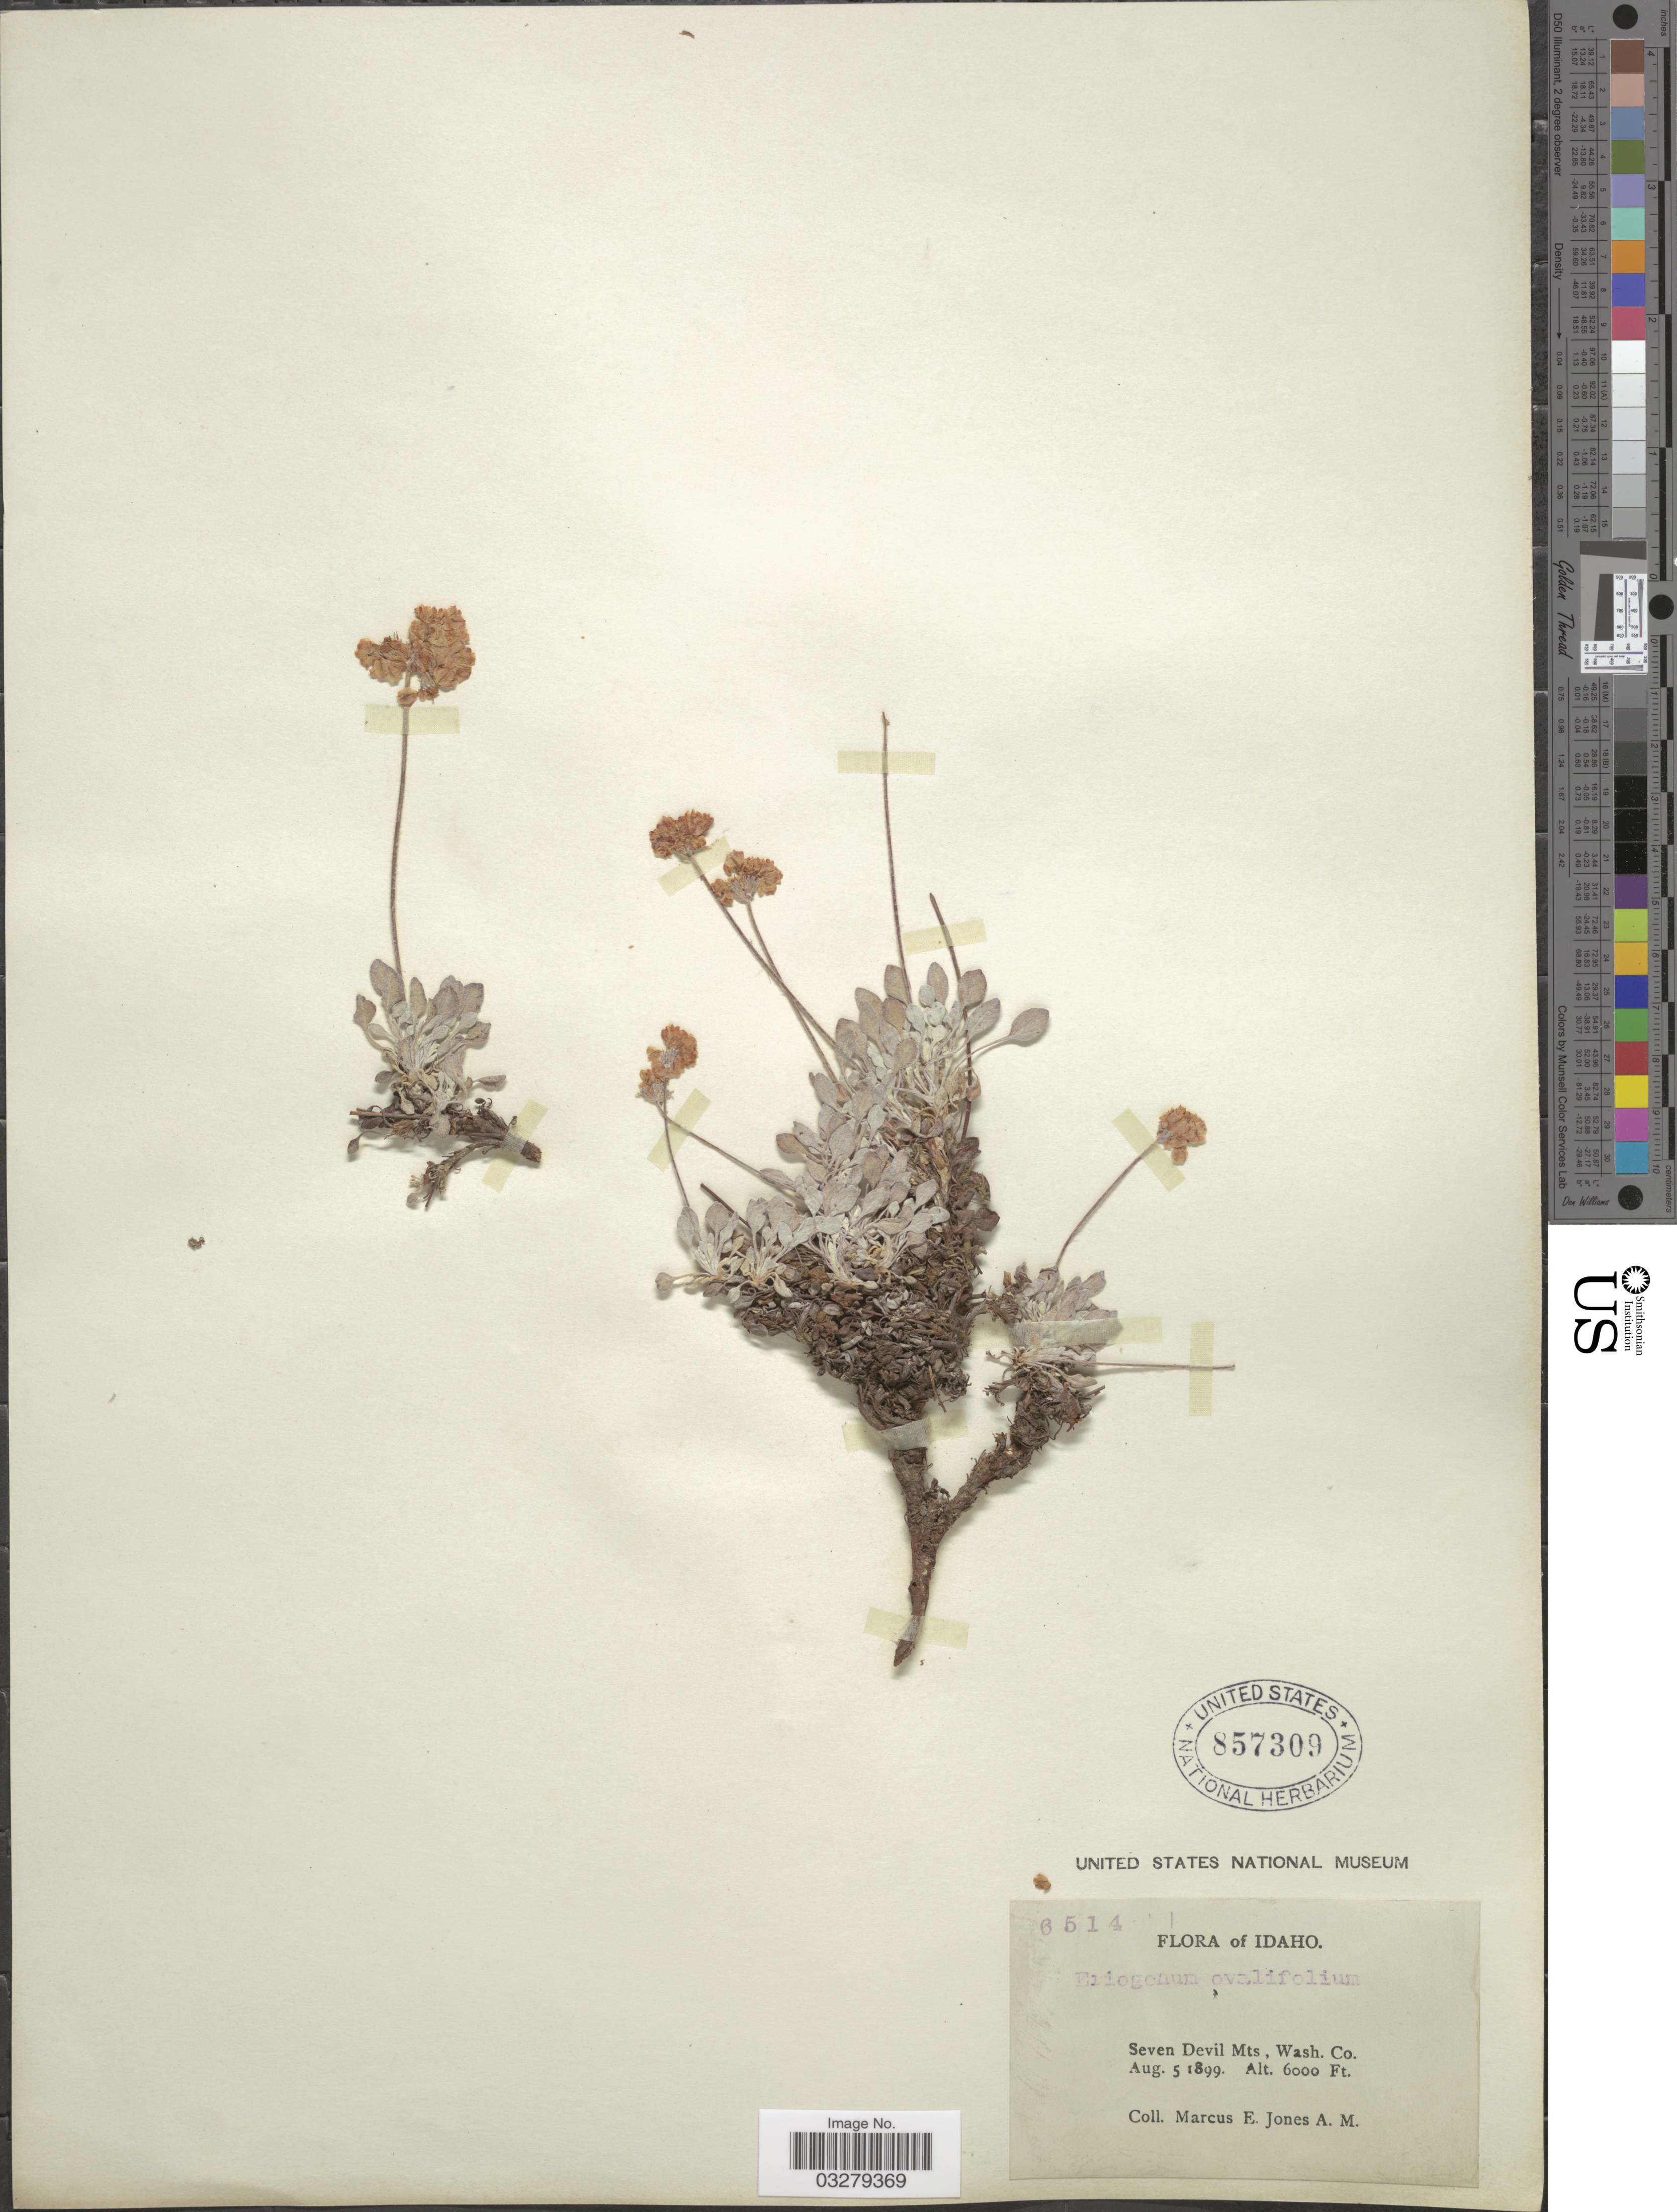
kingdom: Plantae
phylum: Tracheophyta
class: Magnoliopsida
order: Caryophyllales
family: Polygonaceae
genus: Eriogonum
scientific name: Eriogonum ovalifolium var. depressum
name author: Blank.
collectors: M. E. Jones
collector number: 6514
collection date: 1899-08-05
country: United States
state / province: Idaho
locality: Seven Devil Mts., Wash Co.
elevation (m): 1829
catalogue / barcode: US 857309